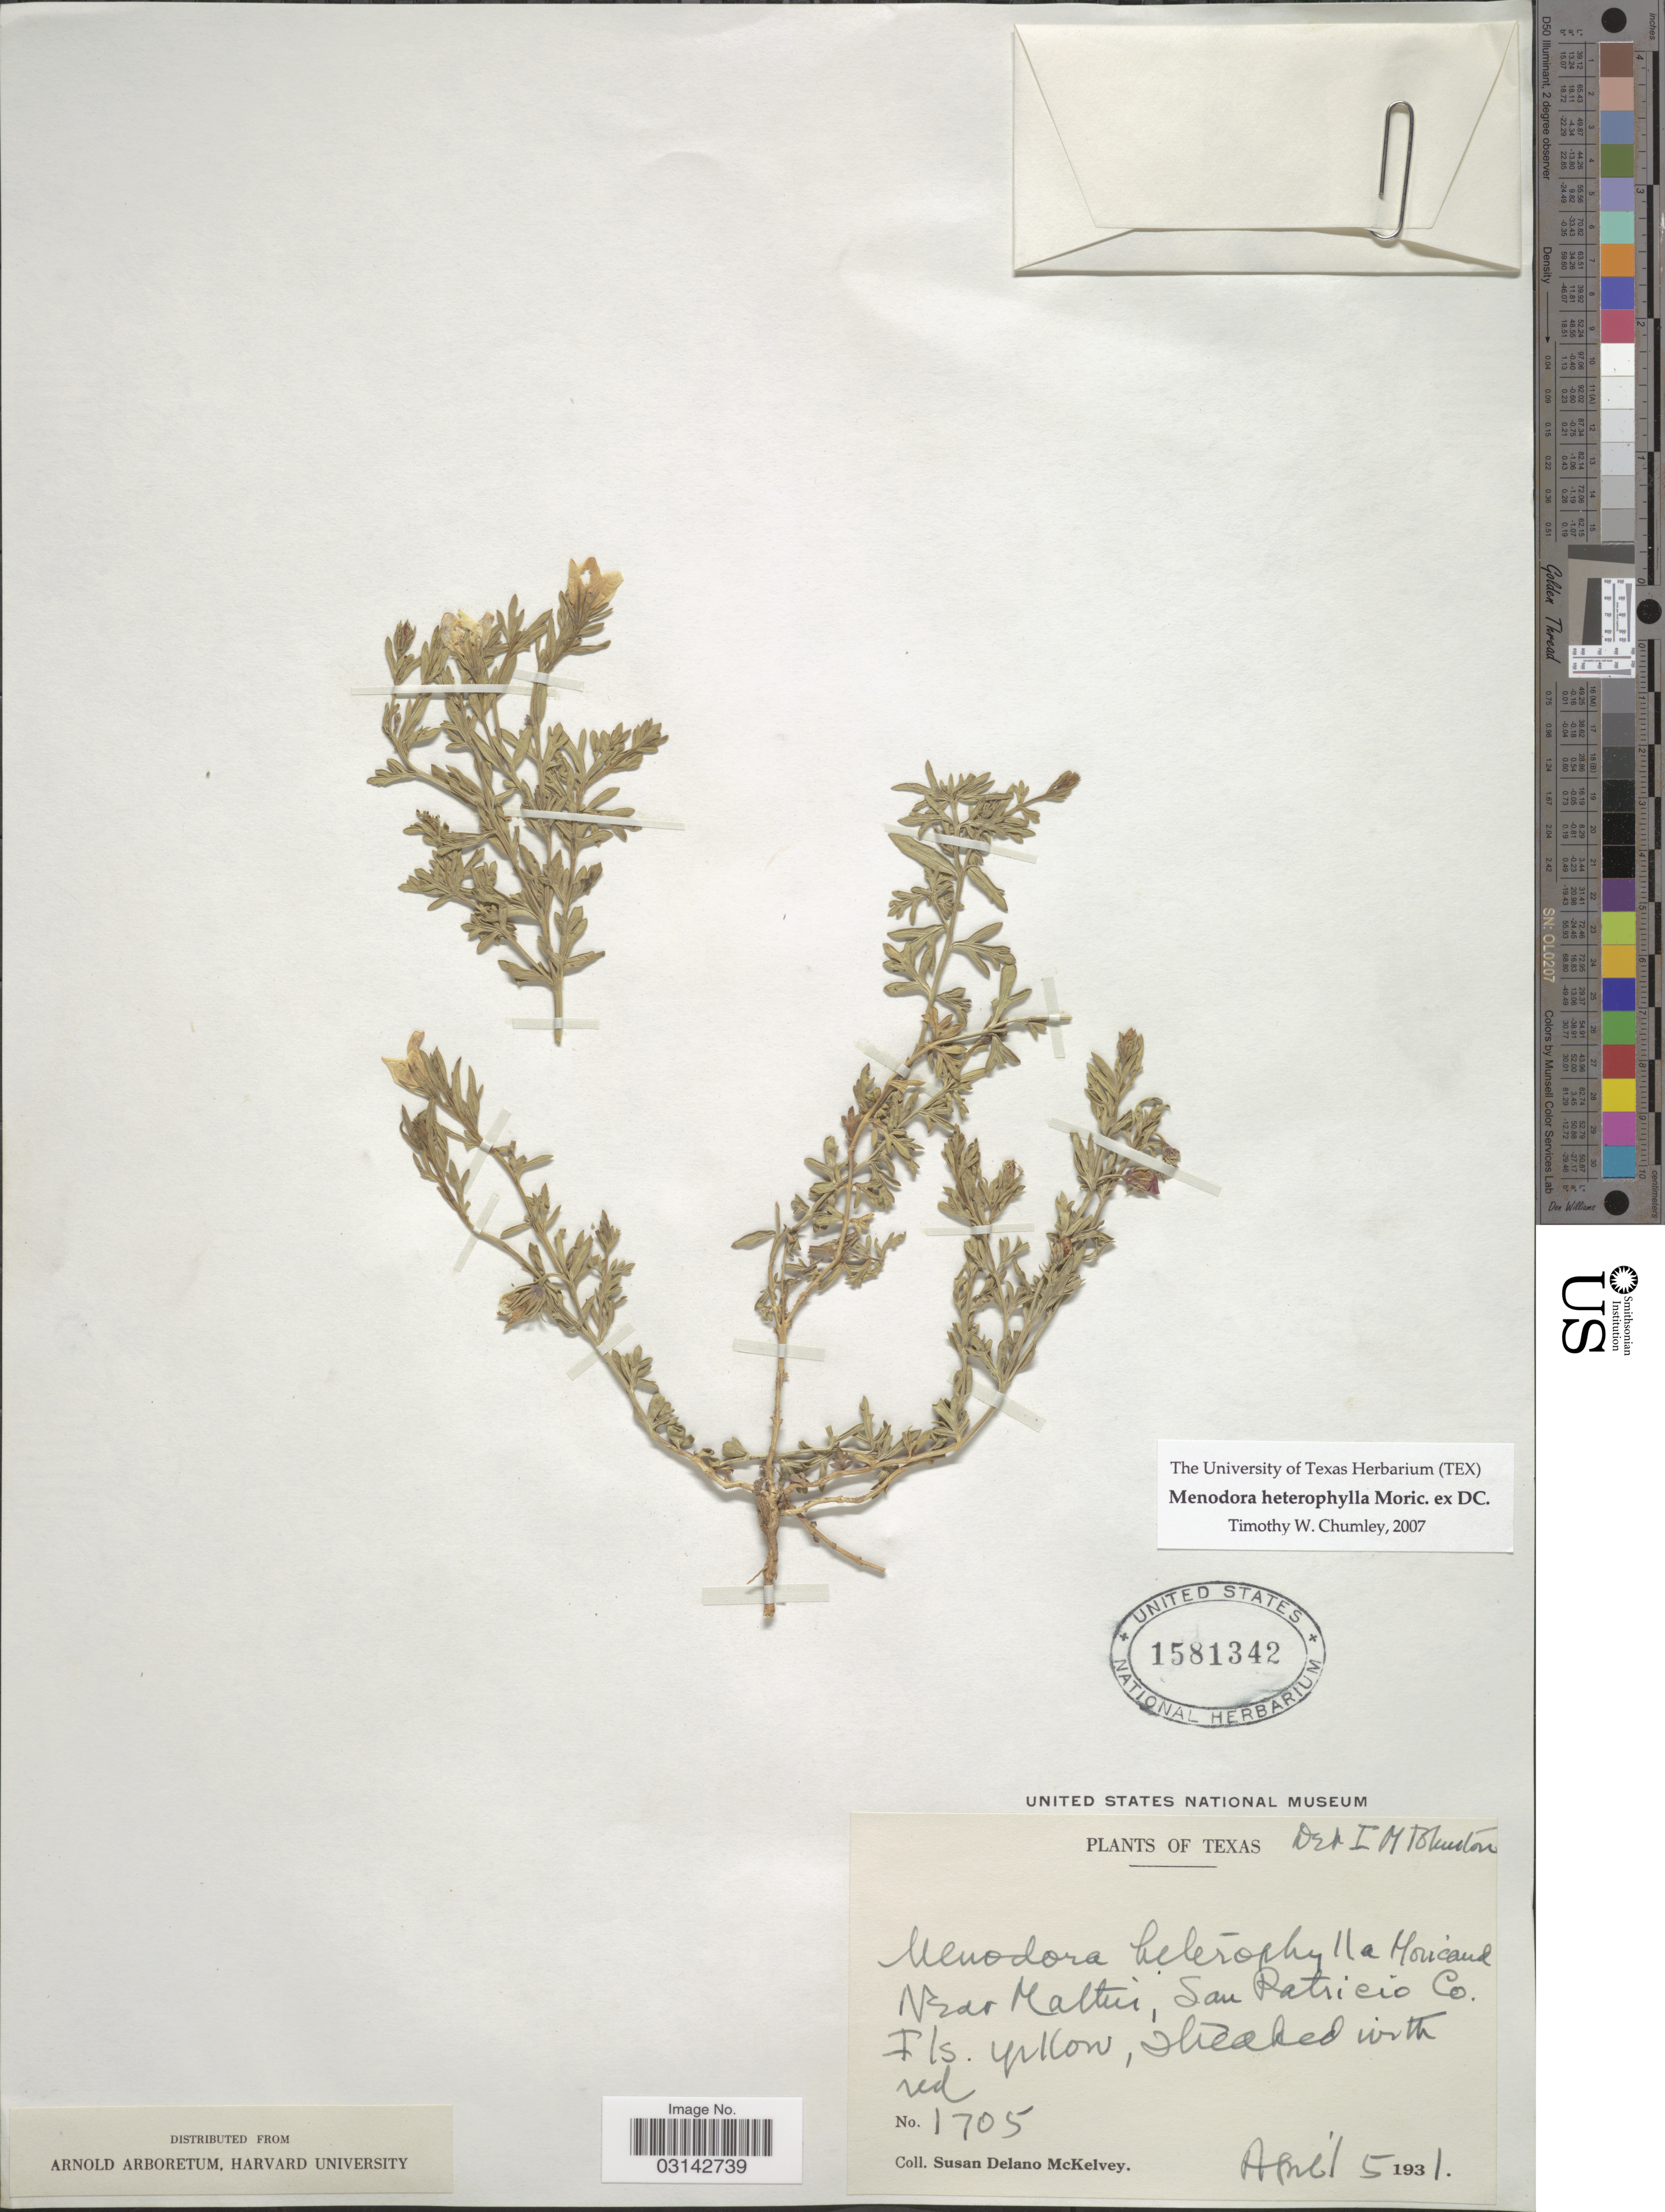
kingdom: Plantae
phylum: Tracheophyta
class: Magnoliopsida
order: Lamiales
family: Oleaceae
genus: Menodora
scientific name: Menodora heterophylla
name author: Moric. ex A. DC.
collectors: S. A. McKelvey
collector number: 1705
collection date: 1931-04-05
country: United States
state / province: Texas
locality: Near Mathis, San Patricio Co.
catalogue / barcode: US 1581342